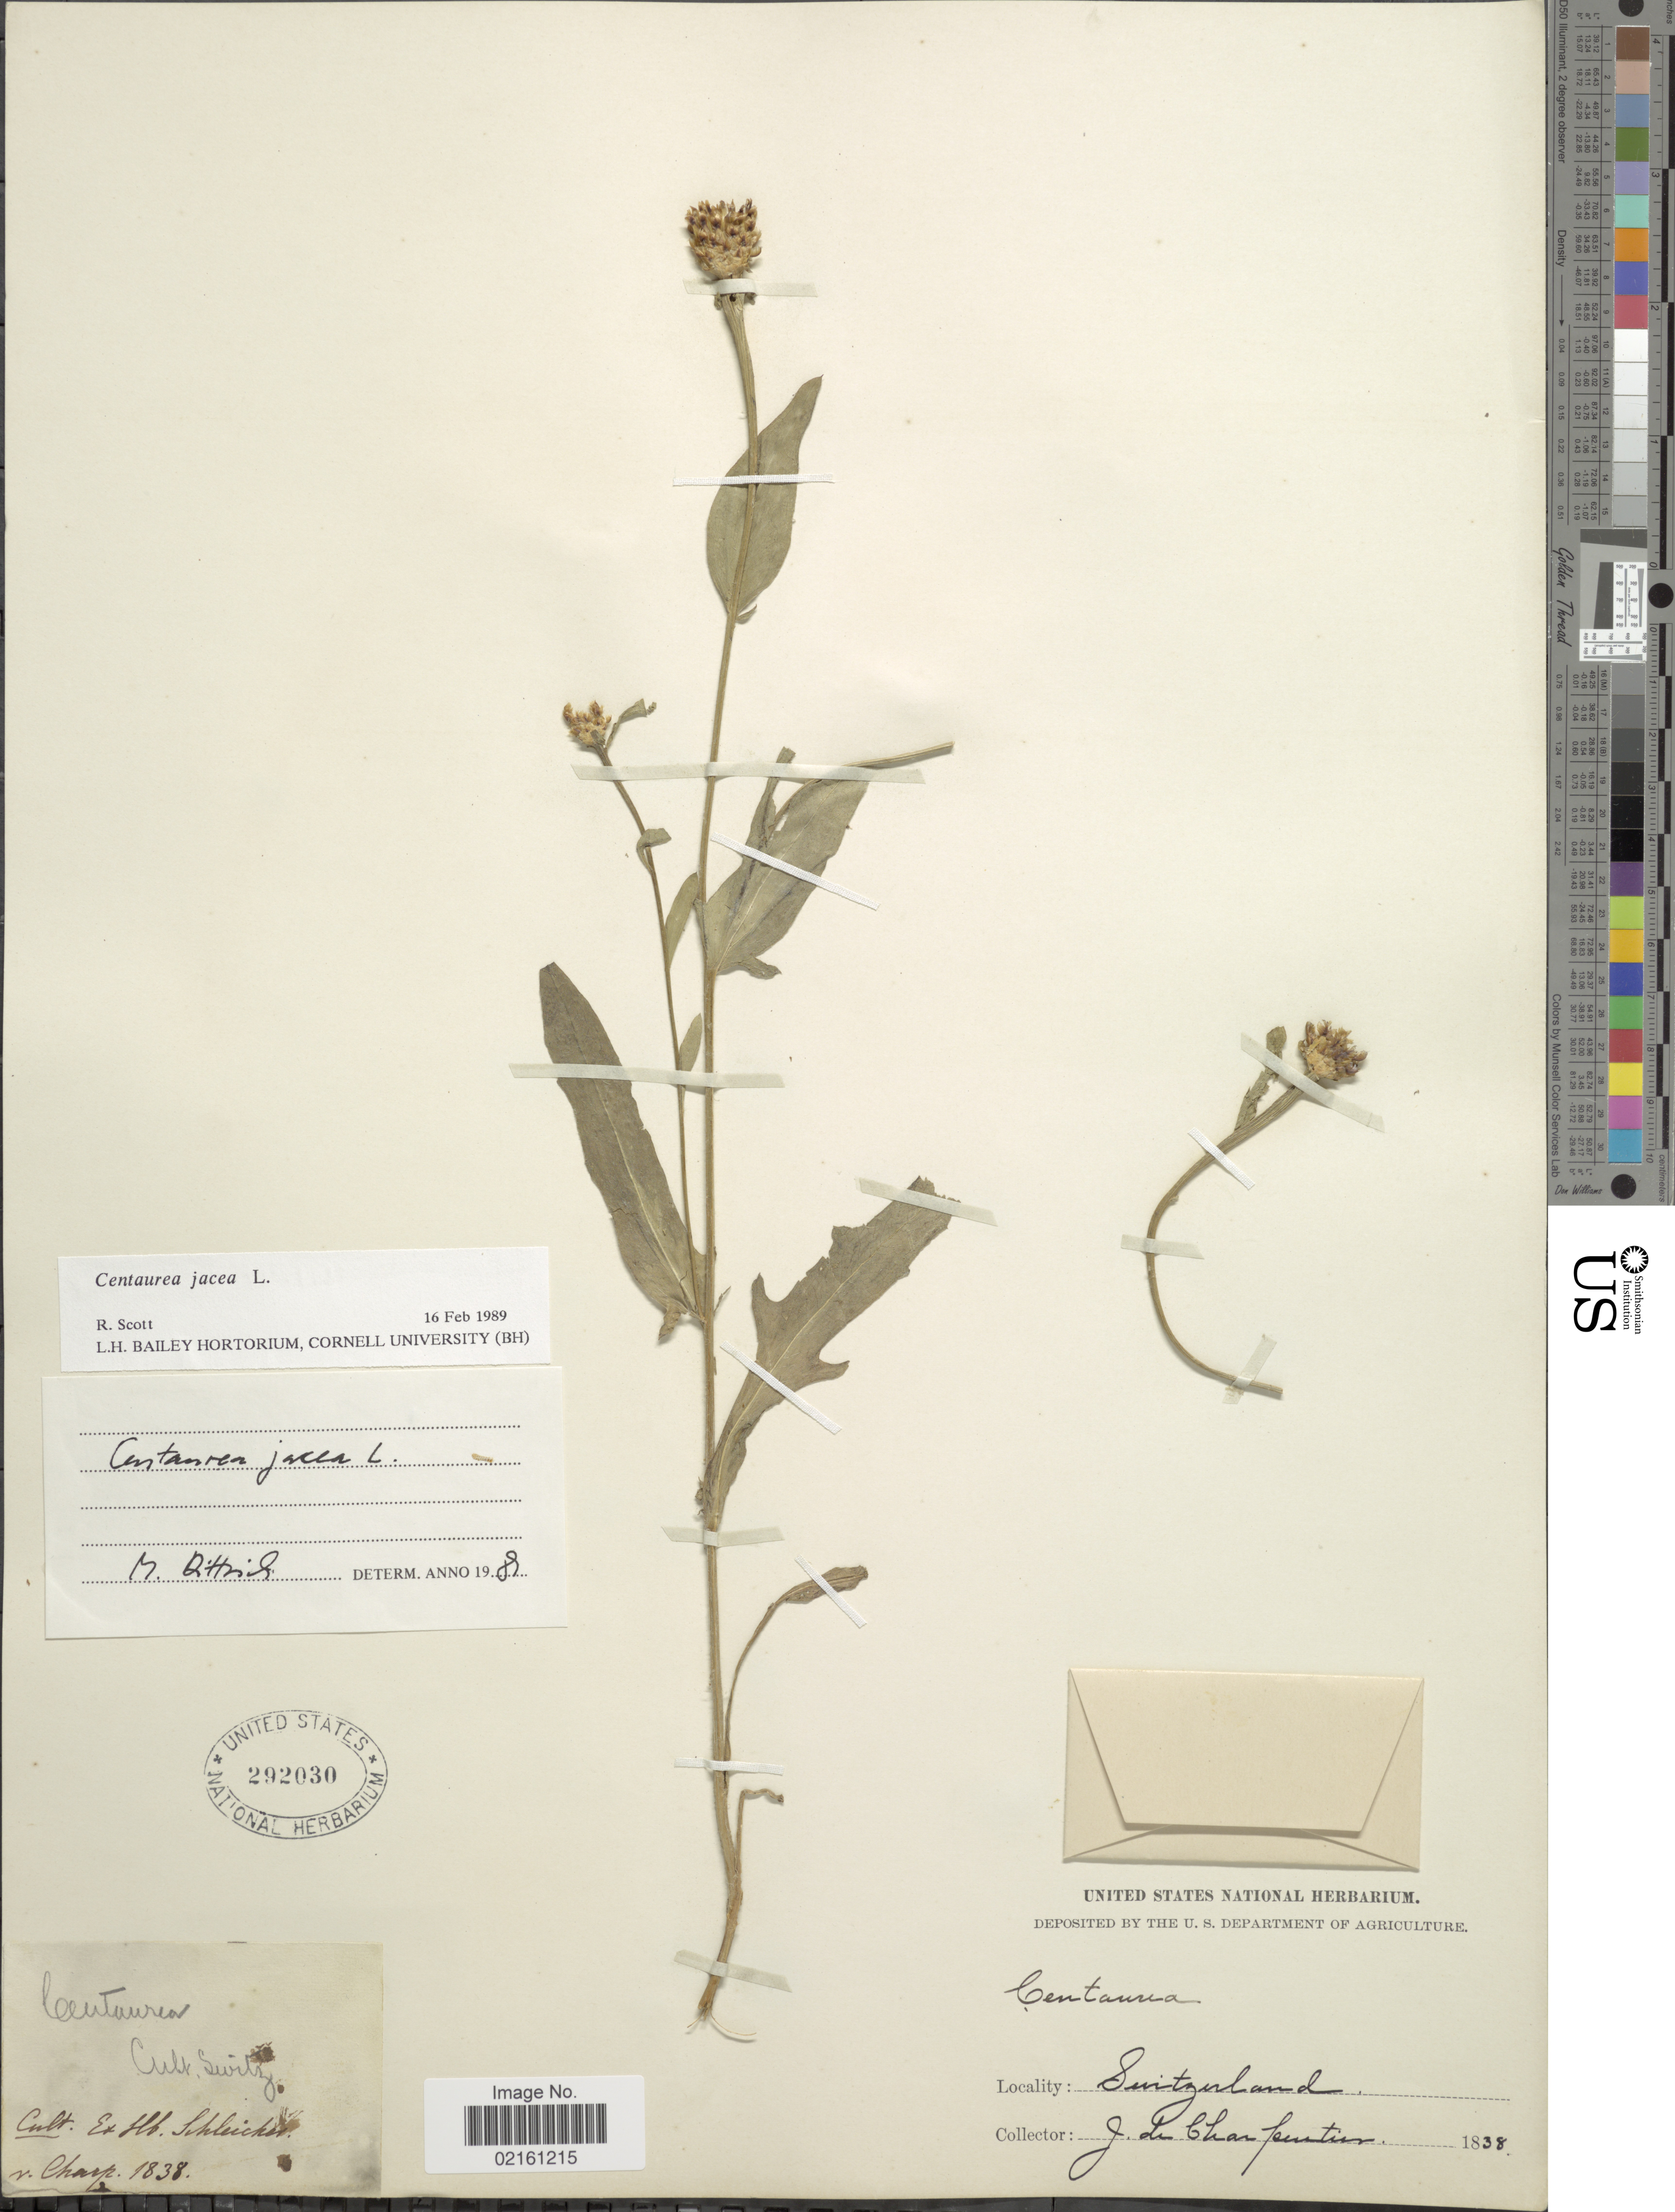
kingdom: Plantae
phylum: Tracheophyta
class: Magnoliopsida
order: Asterales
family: Asteraceae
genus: Centaurea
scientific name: Centaurea jacea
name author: L.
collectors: J. de Charpentier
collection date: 1939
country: Switzerland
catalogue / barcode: US 292030